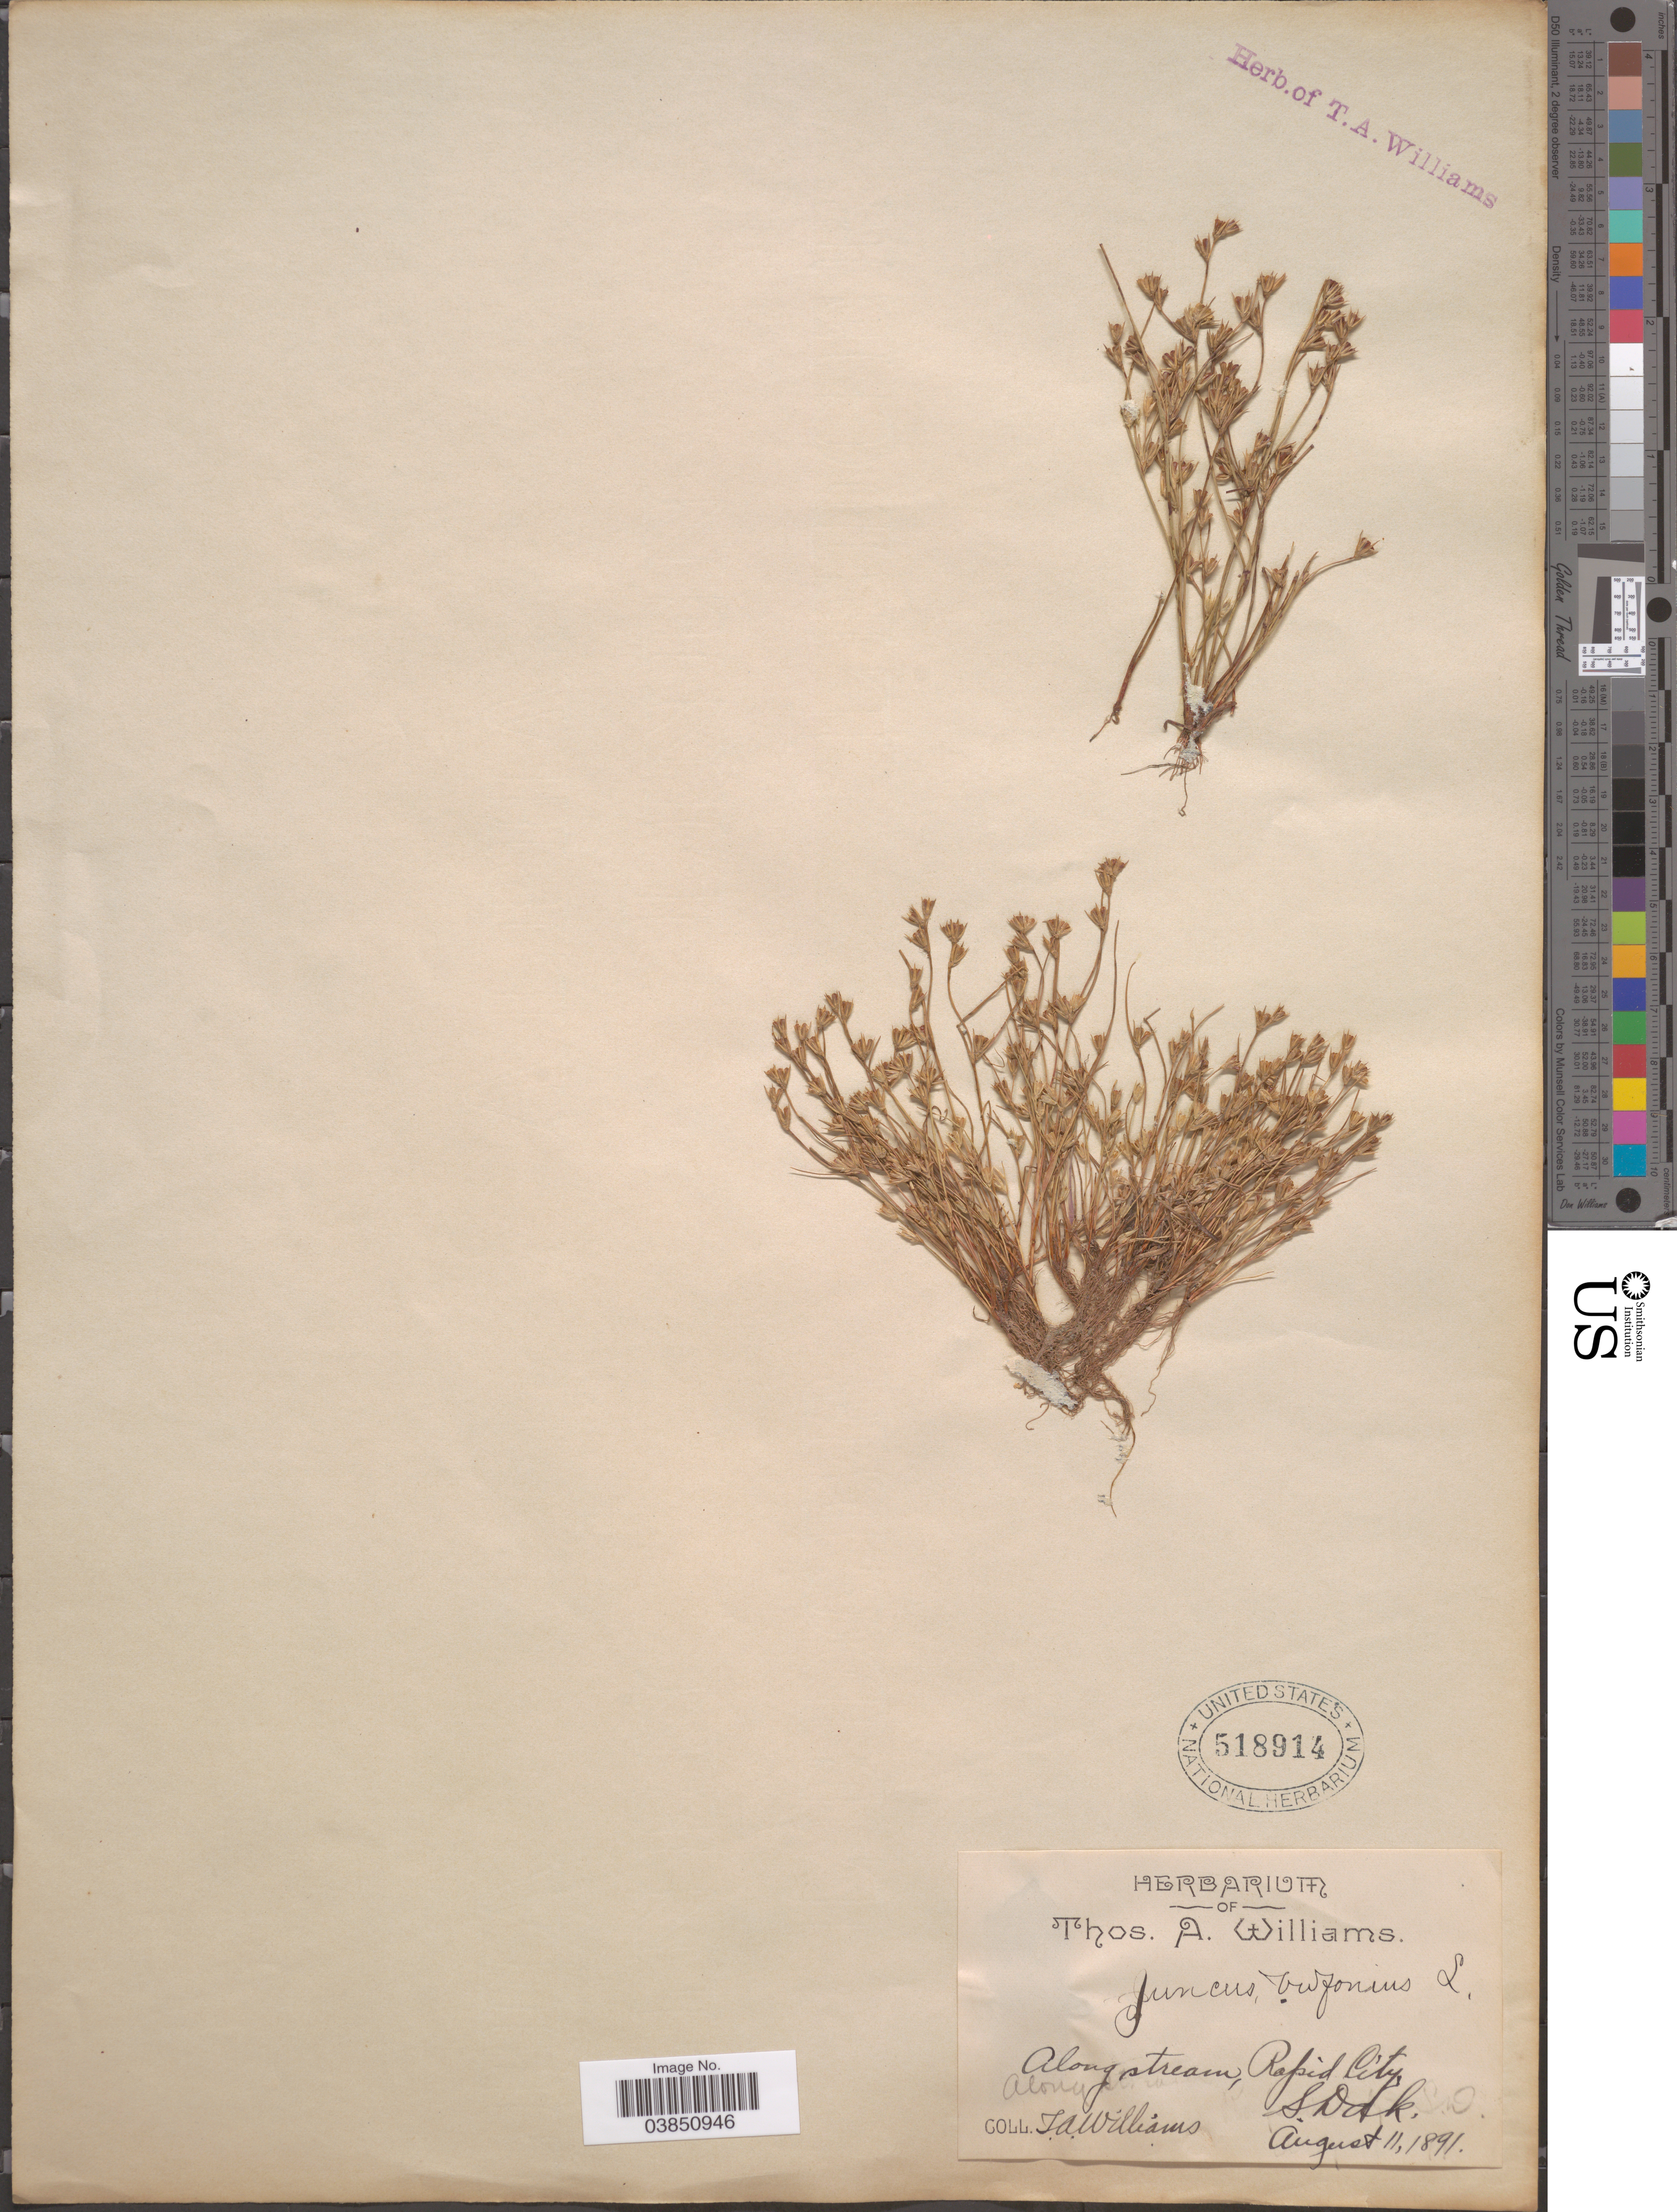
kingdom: Plantae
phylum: Tracheophyta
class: Liliopsida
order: Poales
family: Juncaceae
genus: Juncus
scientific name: Juncus bufonius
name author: L.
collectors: T. A. Williams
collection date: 1891-08-11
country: United States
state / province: South Dakota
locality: Along stream, Rapid city.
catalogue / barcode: US 518914